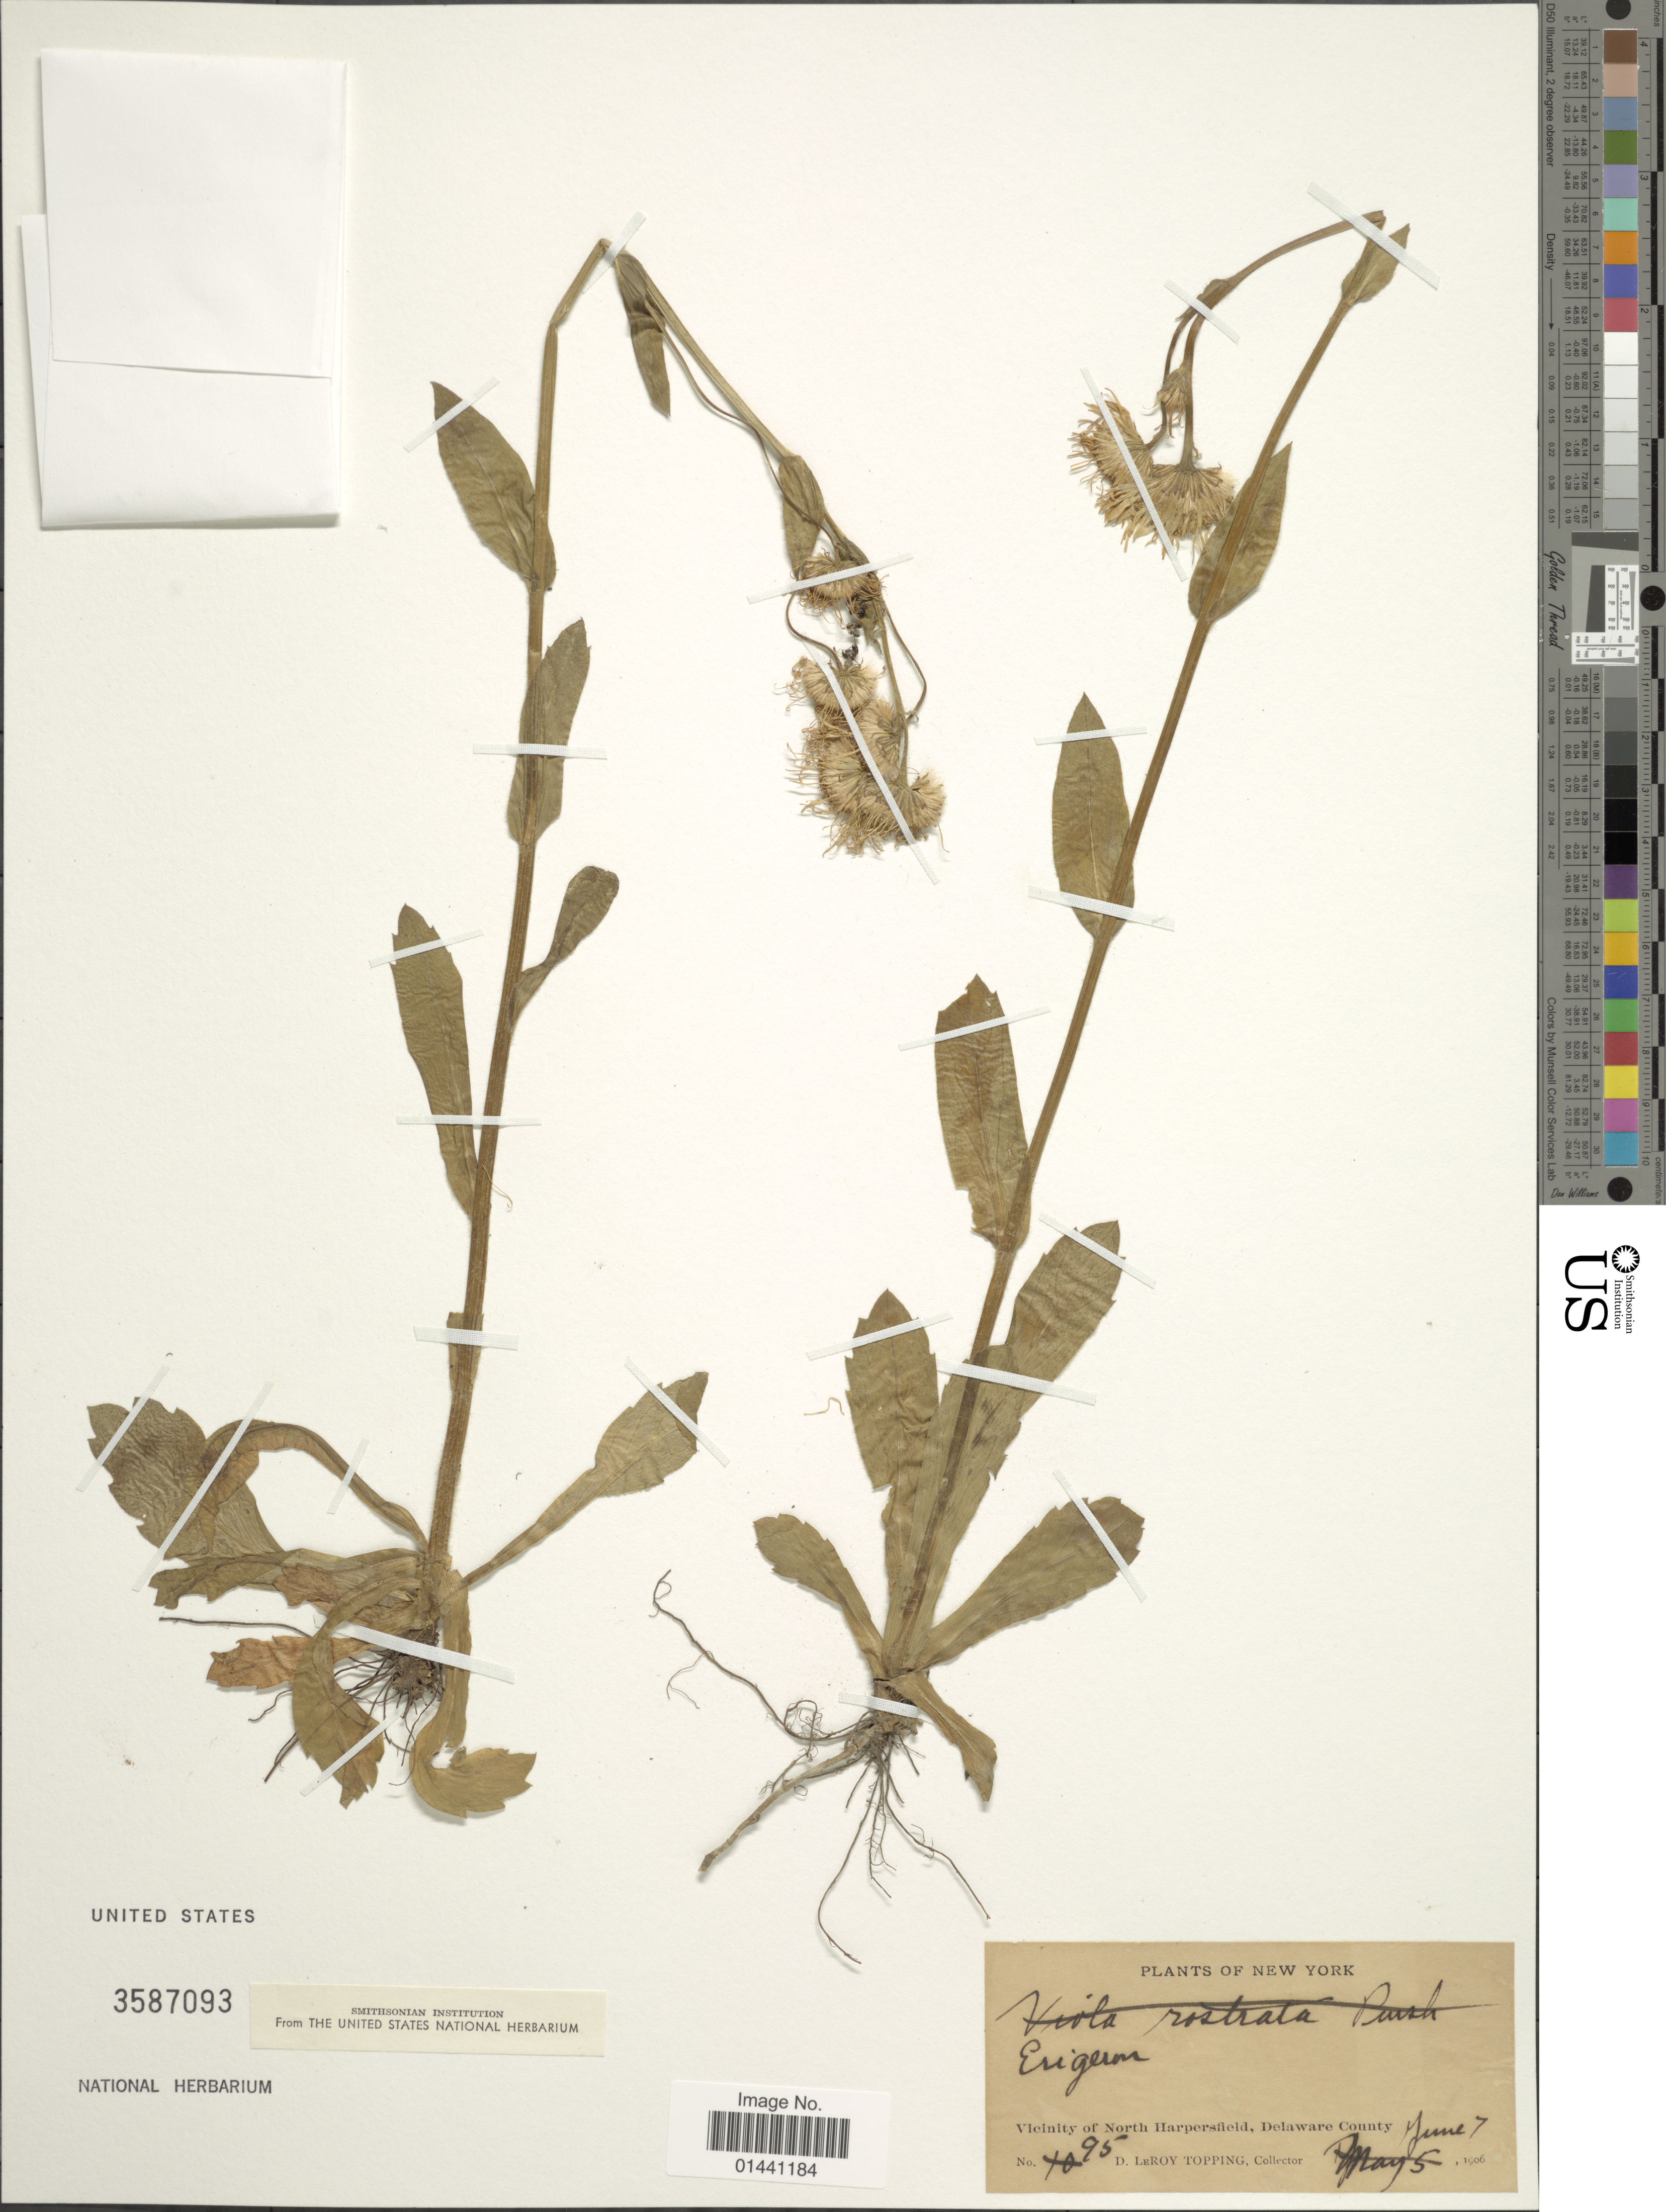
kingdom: Plantae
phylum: Tracheophyta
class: Magnoliopsida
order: Asterales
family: Asteraceae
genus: Erigeron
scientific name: Erigeron sp.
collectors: D. L. Topping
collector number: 95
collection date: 1906-06-07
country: United States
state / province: New York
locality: Vicinity of North Harpersfield, Delaware County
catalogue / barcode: US 3587093